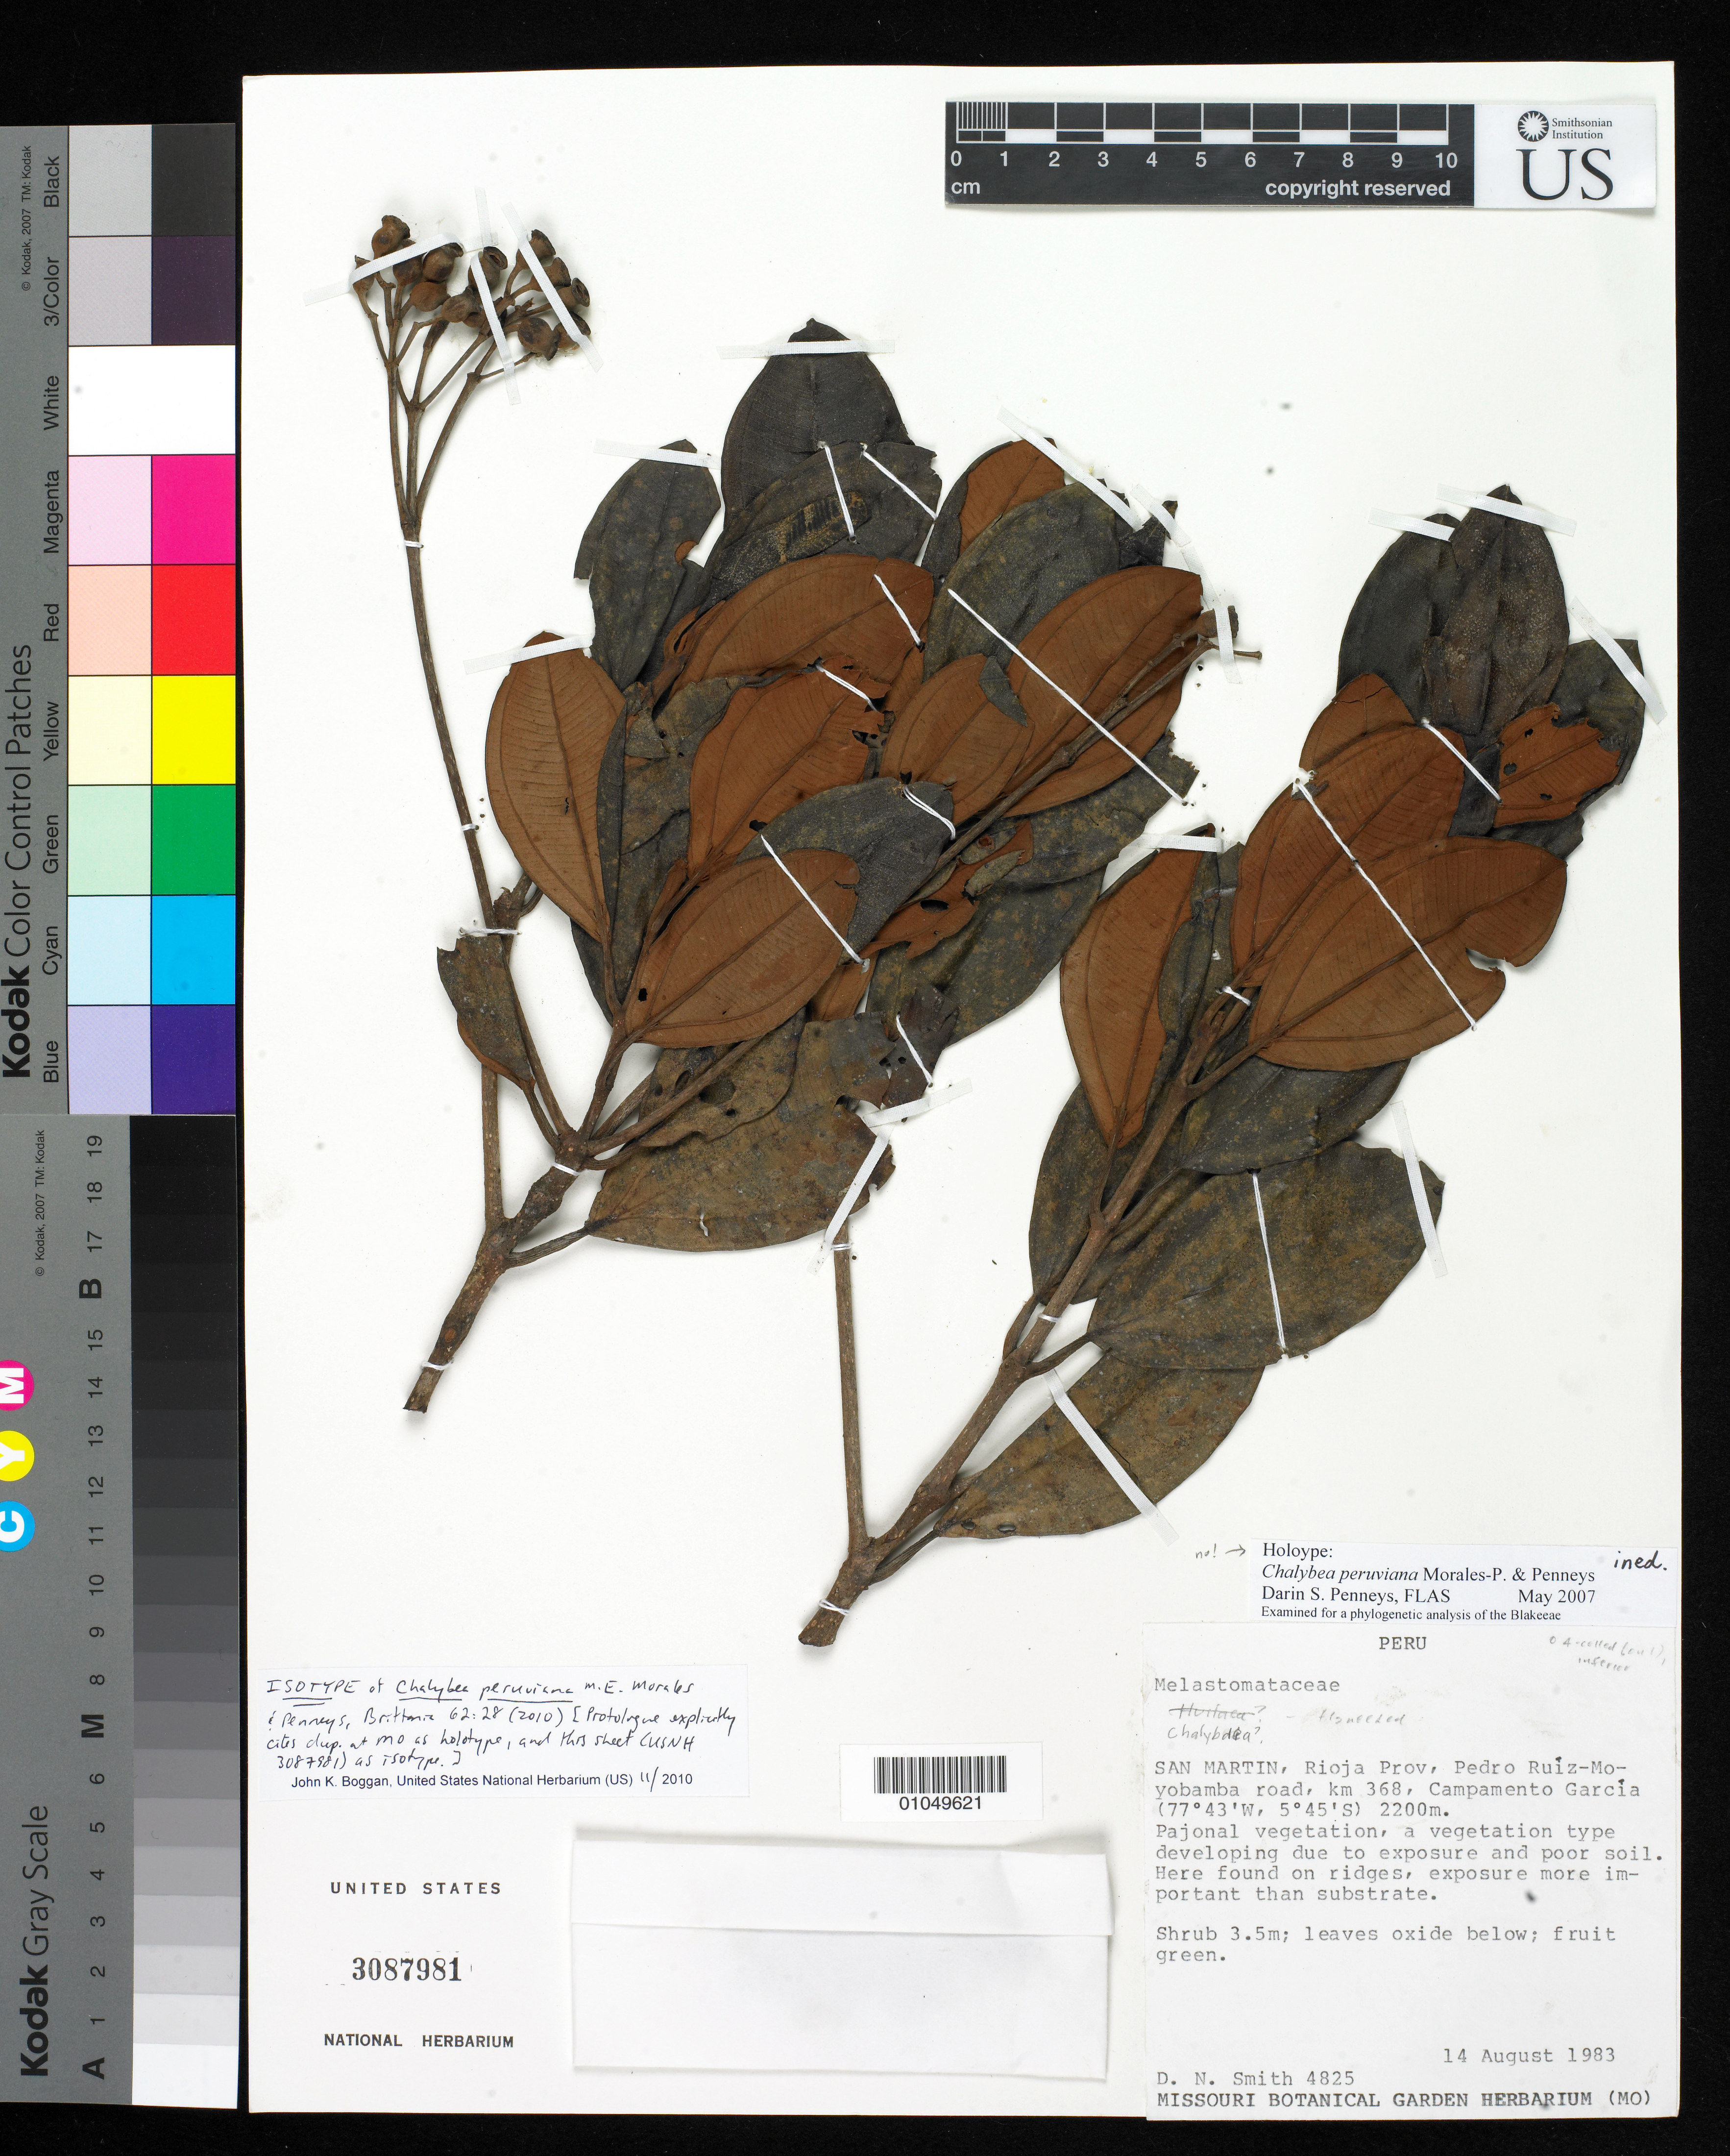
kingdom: Plantae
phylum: Tracheophyta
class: Magnoliopsida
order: Myrtales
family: Melastomataceae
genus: Chalybea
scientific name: Chalybea peruviana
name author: M.E. Morales & Penneys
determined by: Penneys, D. S.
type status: Isotype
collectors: D. Smith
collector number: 4825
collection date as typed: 14 Aug 1983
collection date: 1983-08-14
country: Peru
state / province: San Martín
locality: San Martin, Rioja Prov., Pedro Ruíz-Moyobamba road, km 368, Campamento García.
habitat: Pajonal vegetation.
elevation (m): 2200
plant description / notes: Specimen annotated by Penneys (2007) as "holotype" but protologue explicitly cites duplicate at MO as holotype and this sheet (USNH 3087981) as an isotype.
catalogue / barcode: US 3087981